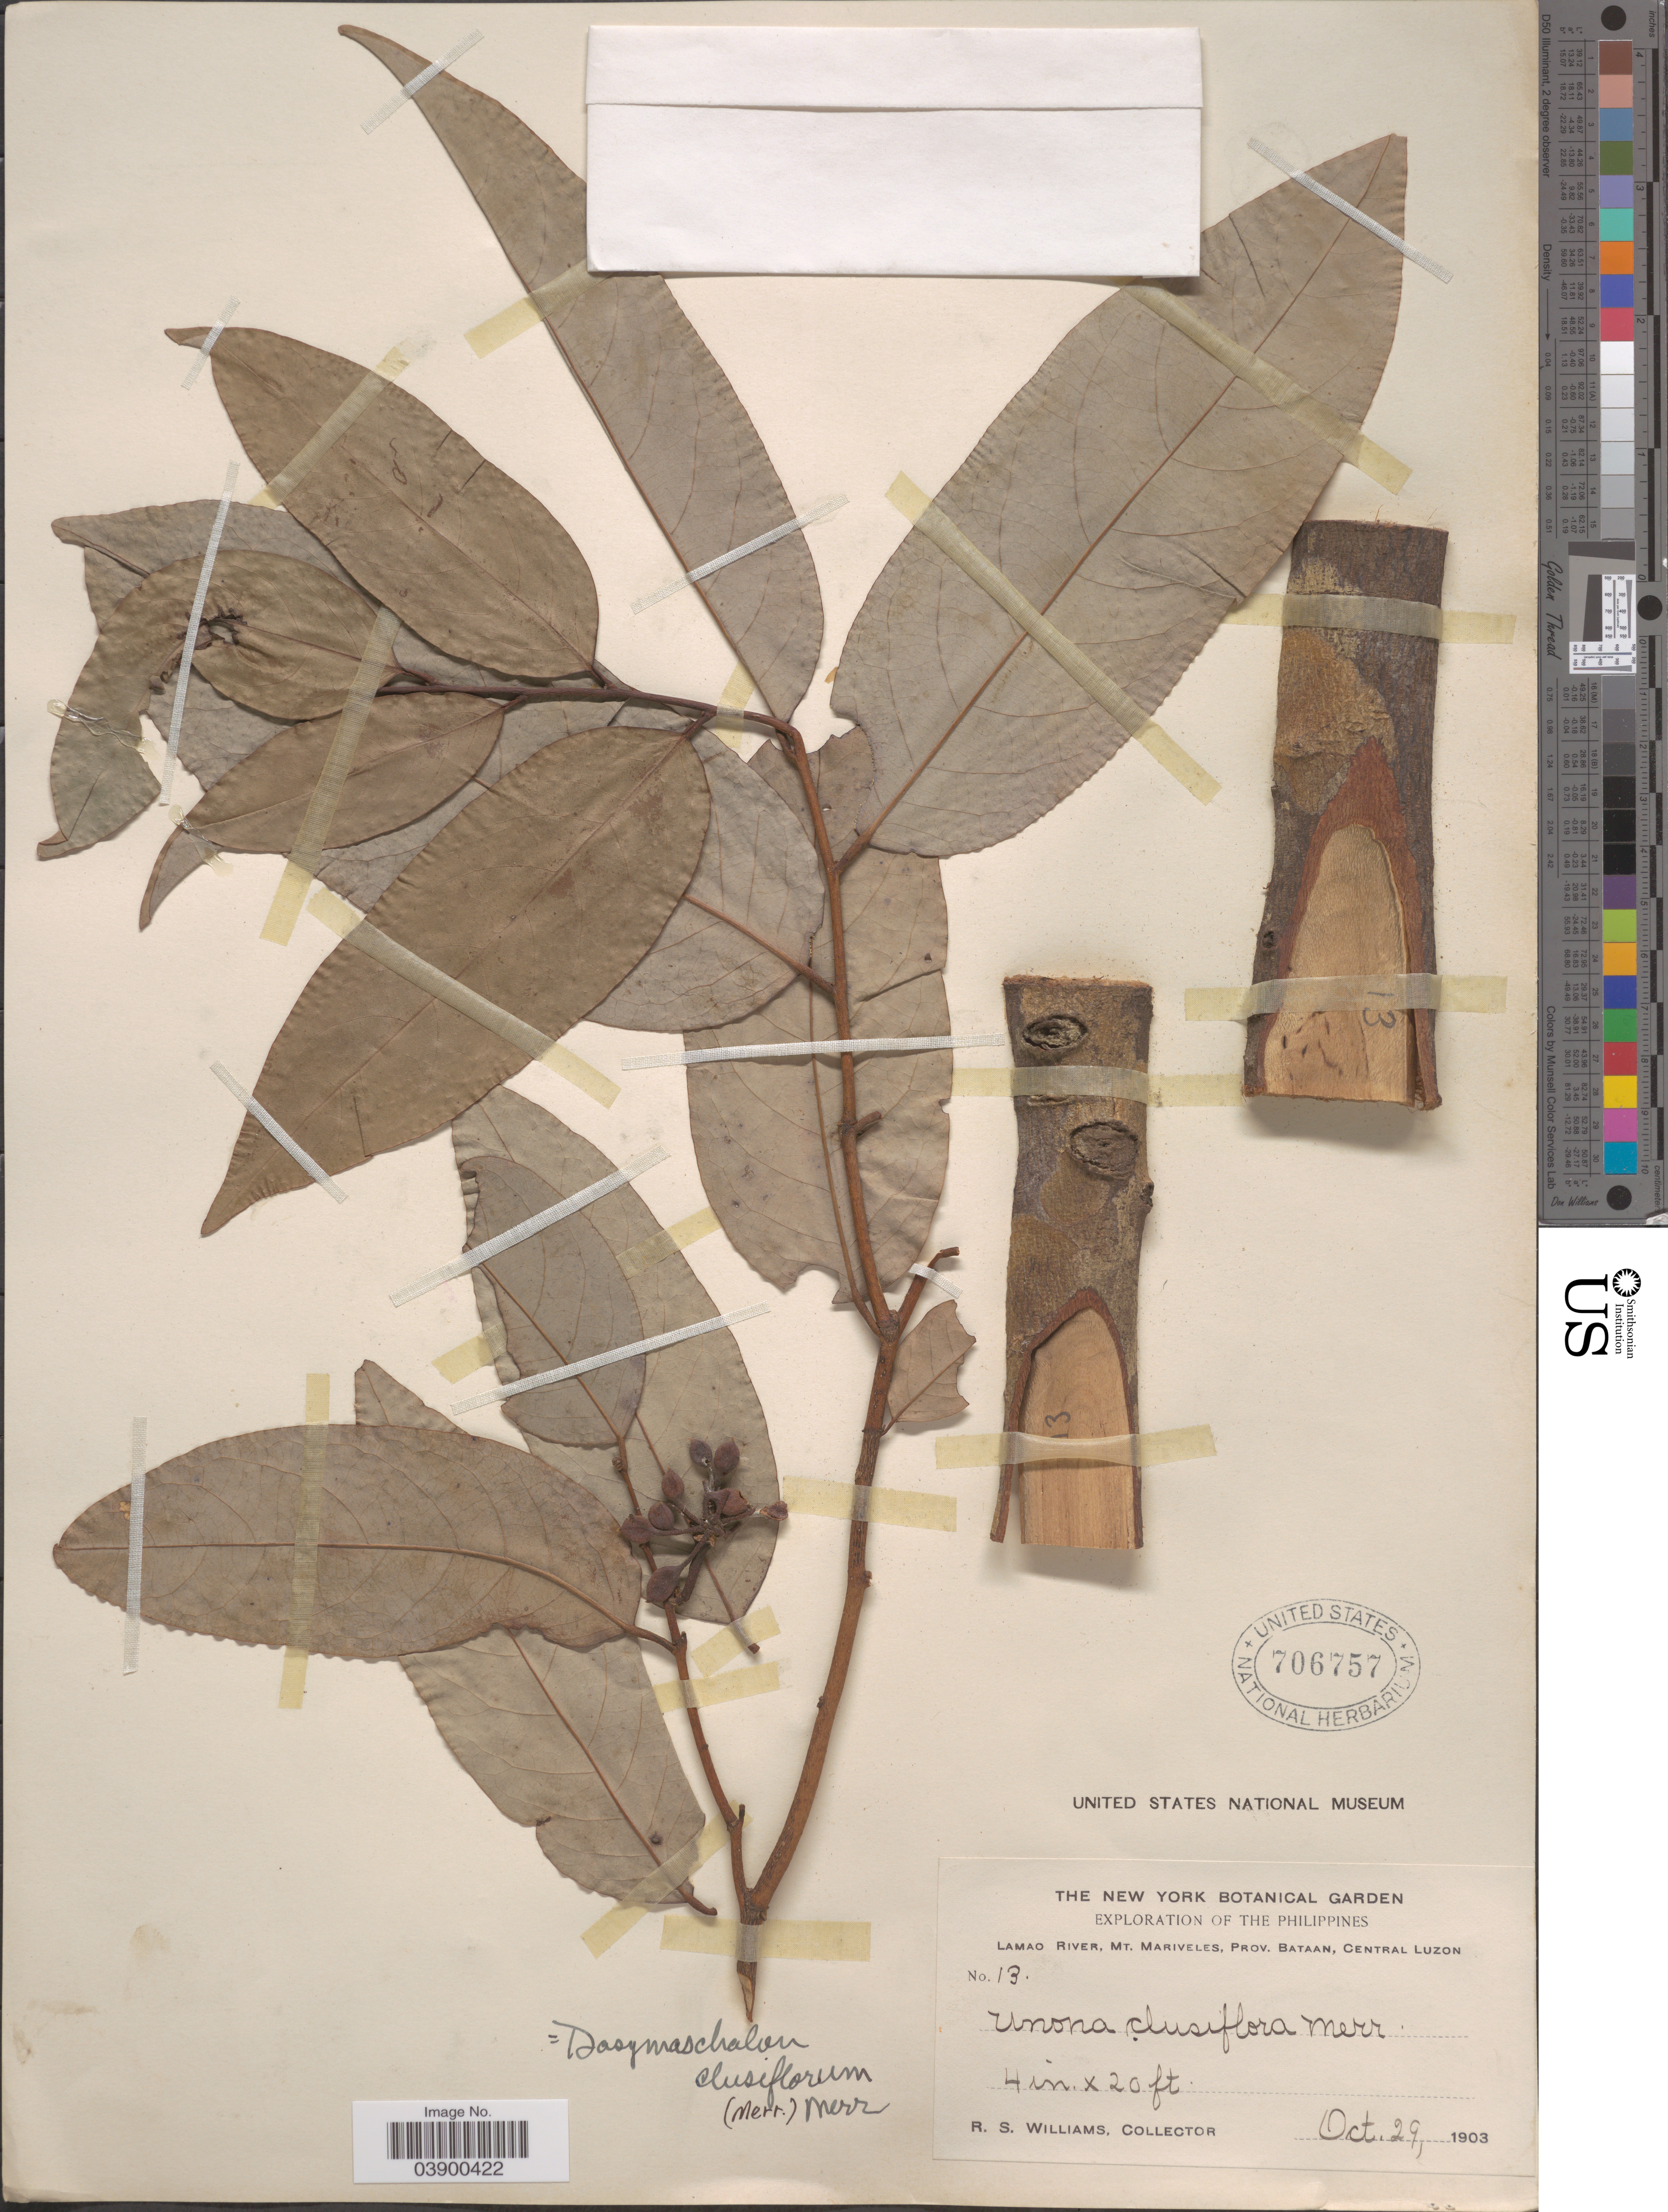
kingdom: Plantae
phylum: Tracheophyta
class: Magnoliopsida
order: Magnoliales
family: Annonaceae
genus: Dasymaschalon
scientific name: Dasymaschalon clusiflorum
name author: (Merr.) Merr.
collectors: R. S. Williams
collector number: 13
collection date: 1903-10-29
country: Philippines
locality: Lamao River, Mt. Mariveles, Prov. Bataan, Central Luzon.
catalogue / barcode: US 706757